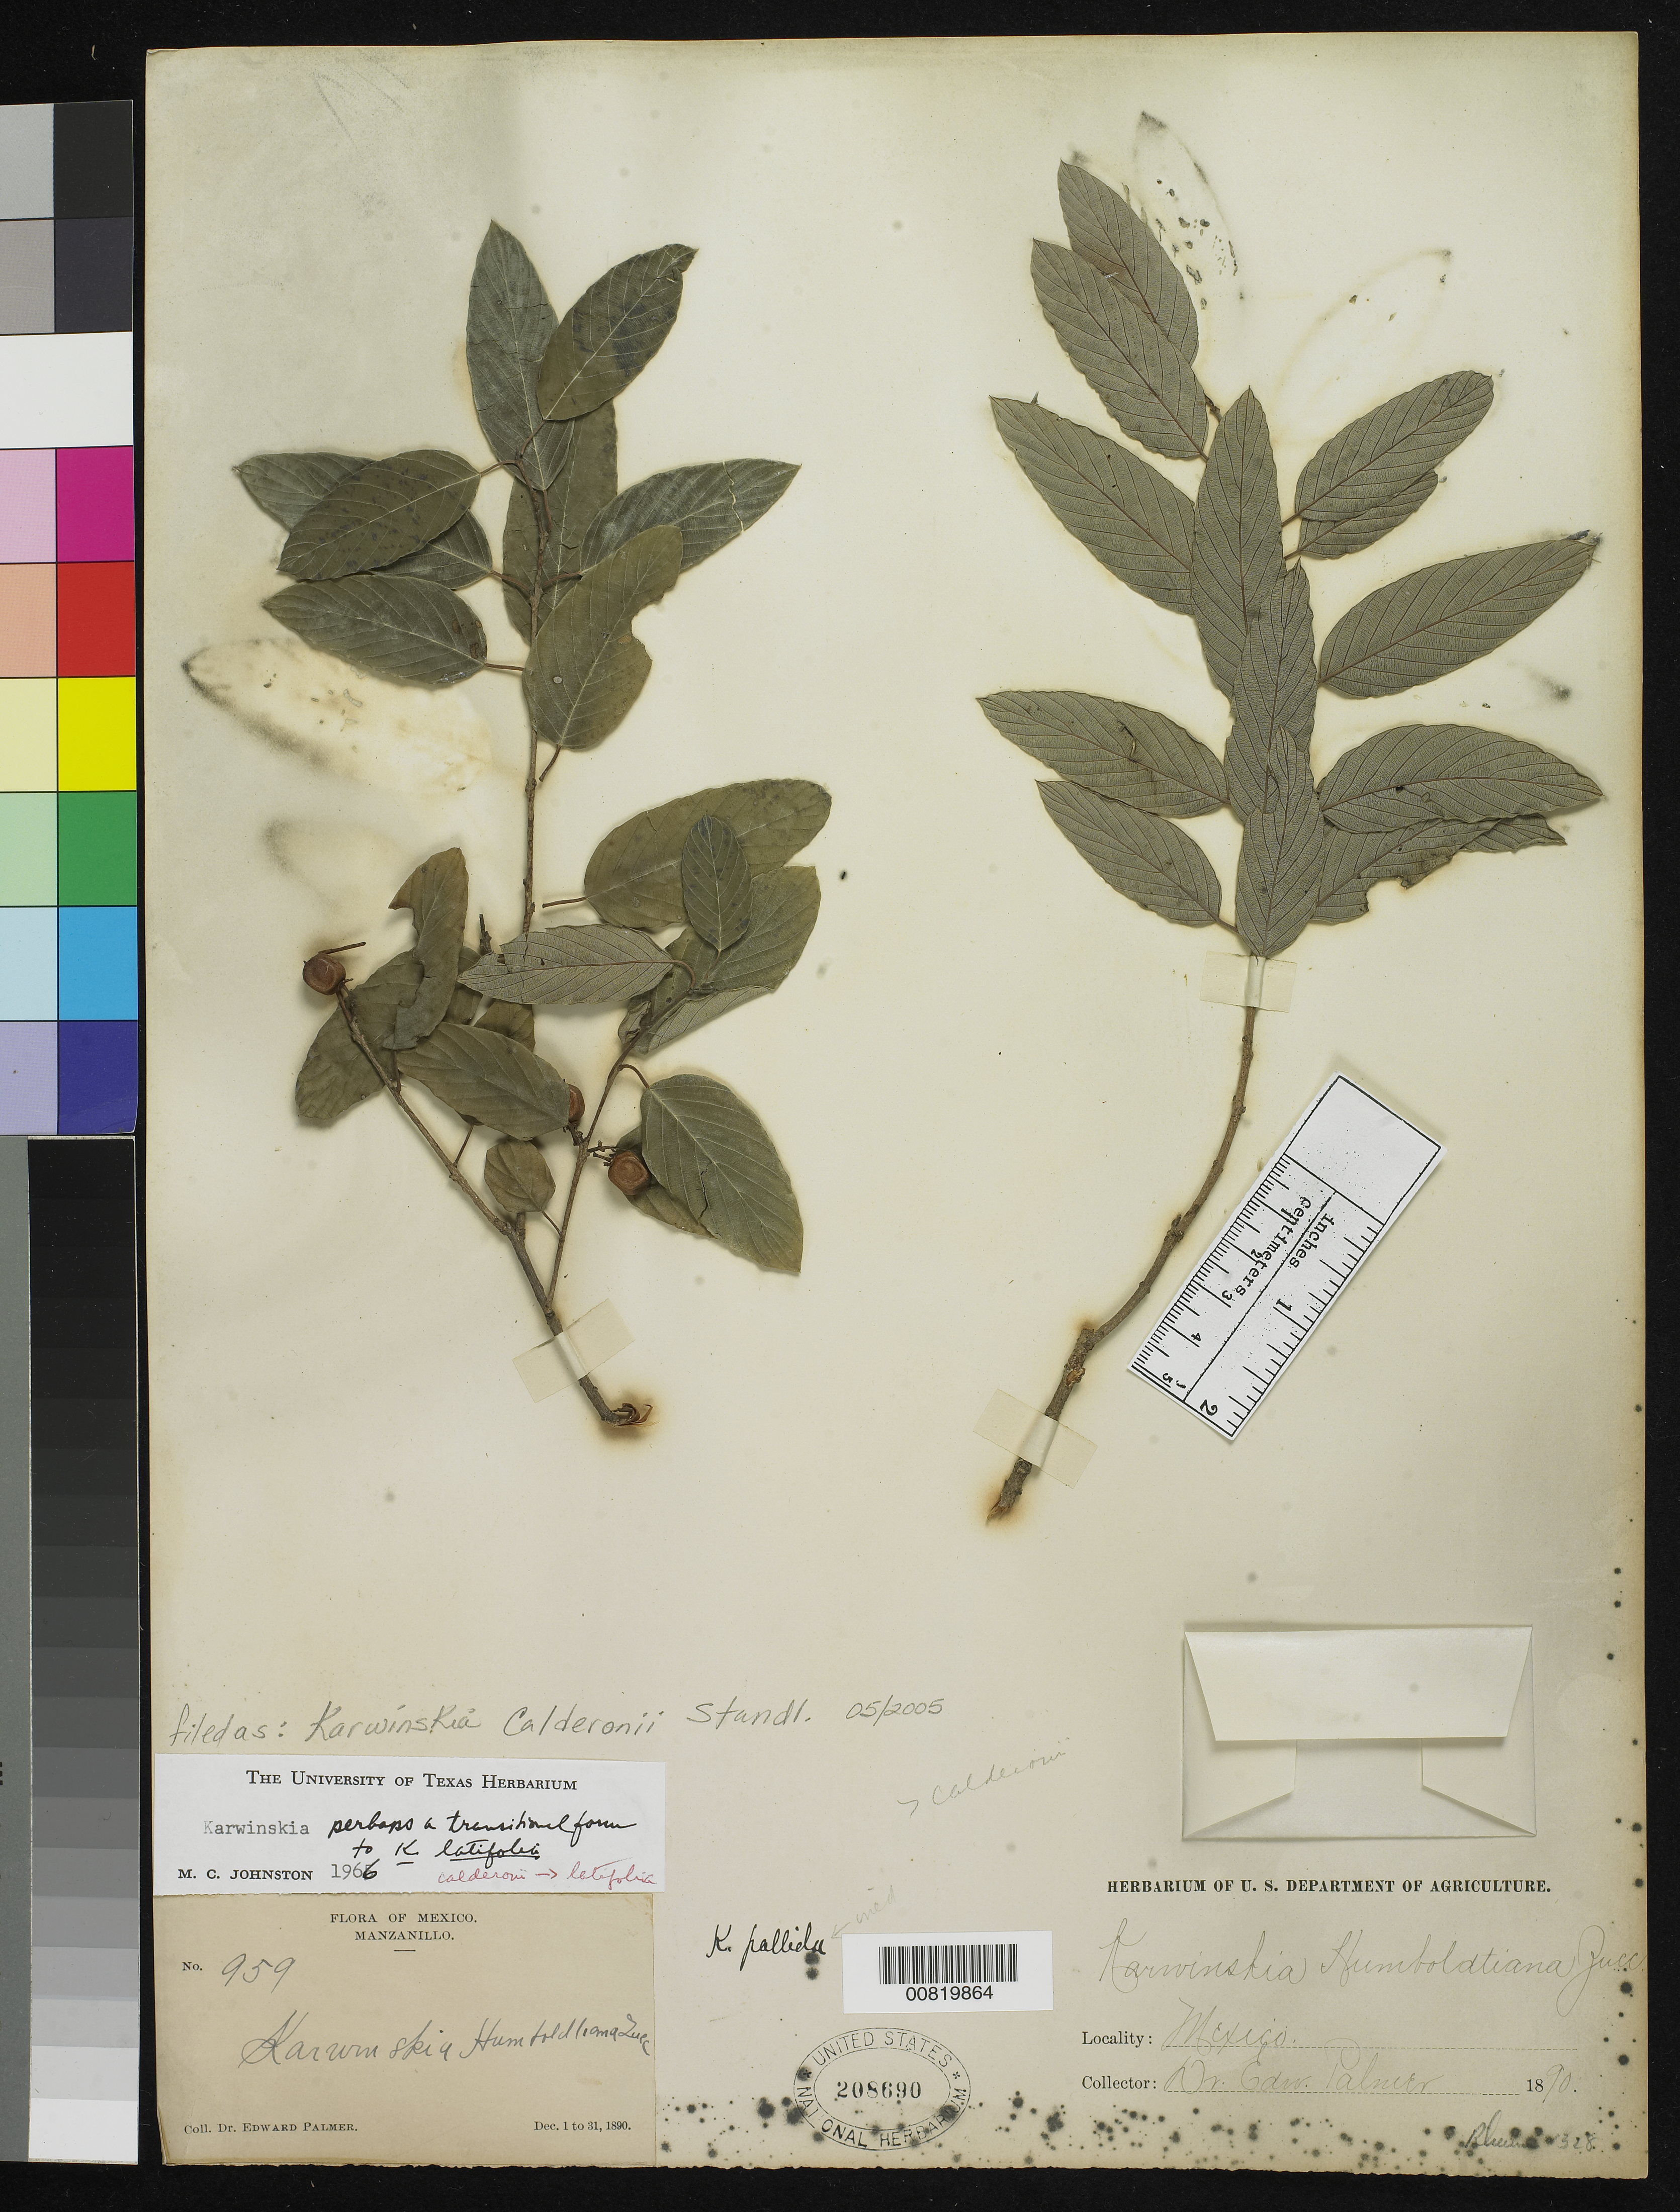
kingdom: Plantae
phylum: Tracheophyta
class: Magnoliopsida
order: Rosales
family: Rhamnaceae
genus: Karwinskia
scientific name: Karwinskia x calderonii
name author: Standl.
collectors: E. Palmer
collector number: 959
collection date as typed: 01 Dec 1890 to 31 Dec 1890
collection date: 1890-12-01/1890-12-31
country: Mexico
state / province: Colima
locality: Manzanillo, Colima.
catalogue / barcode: US 208690